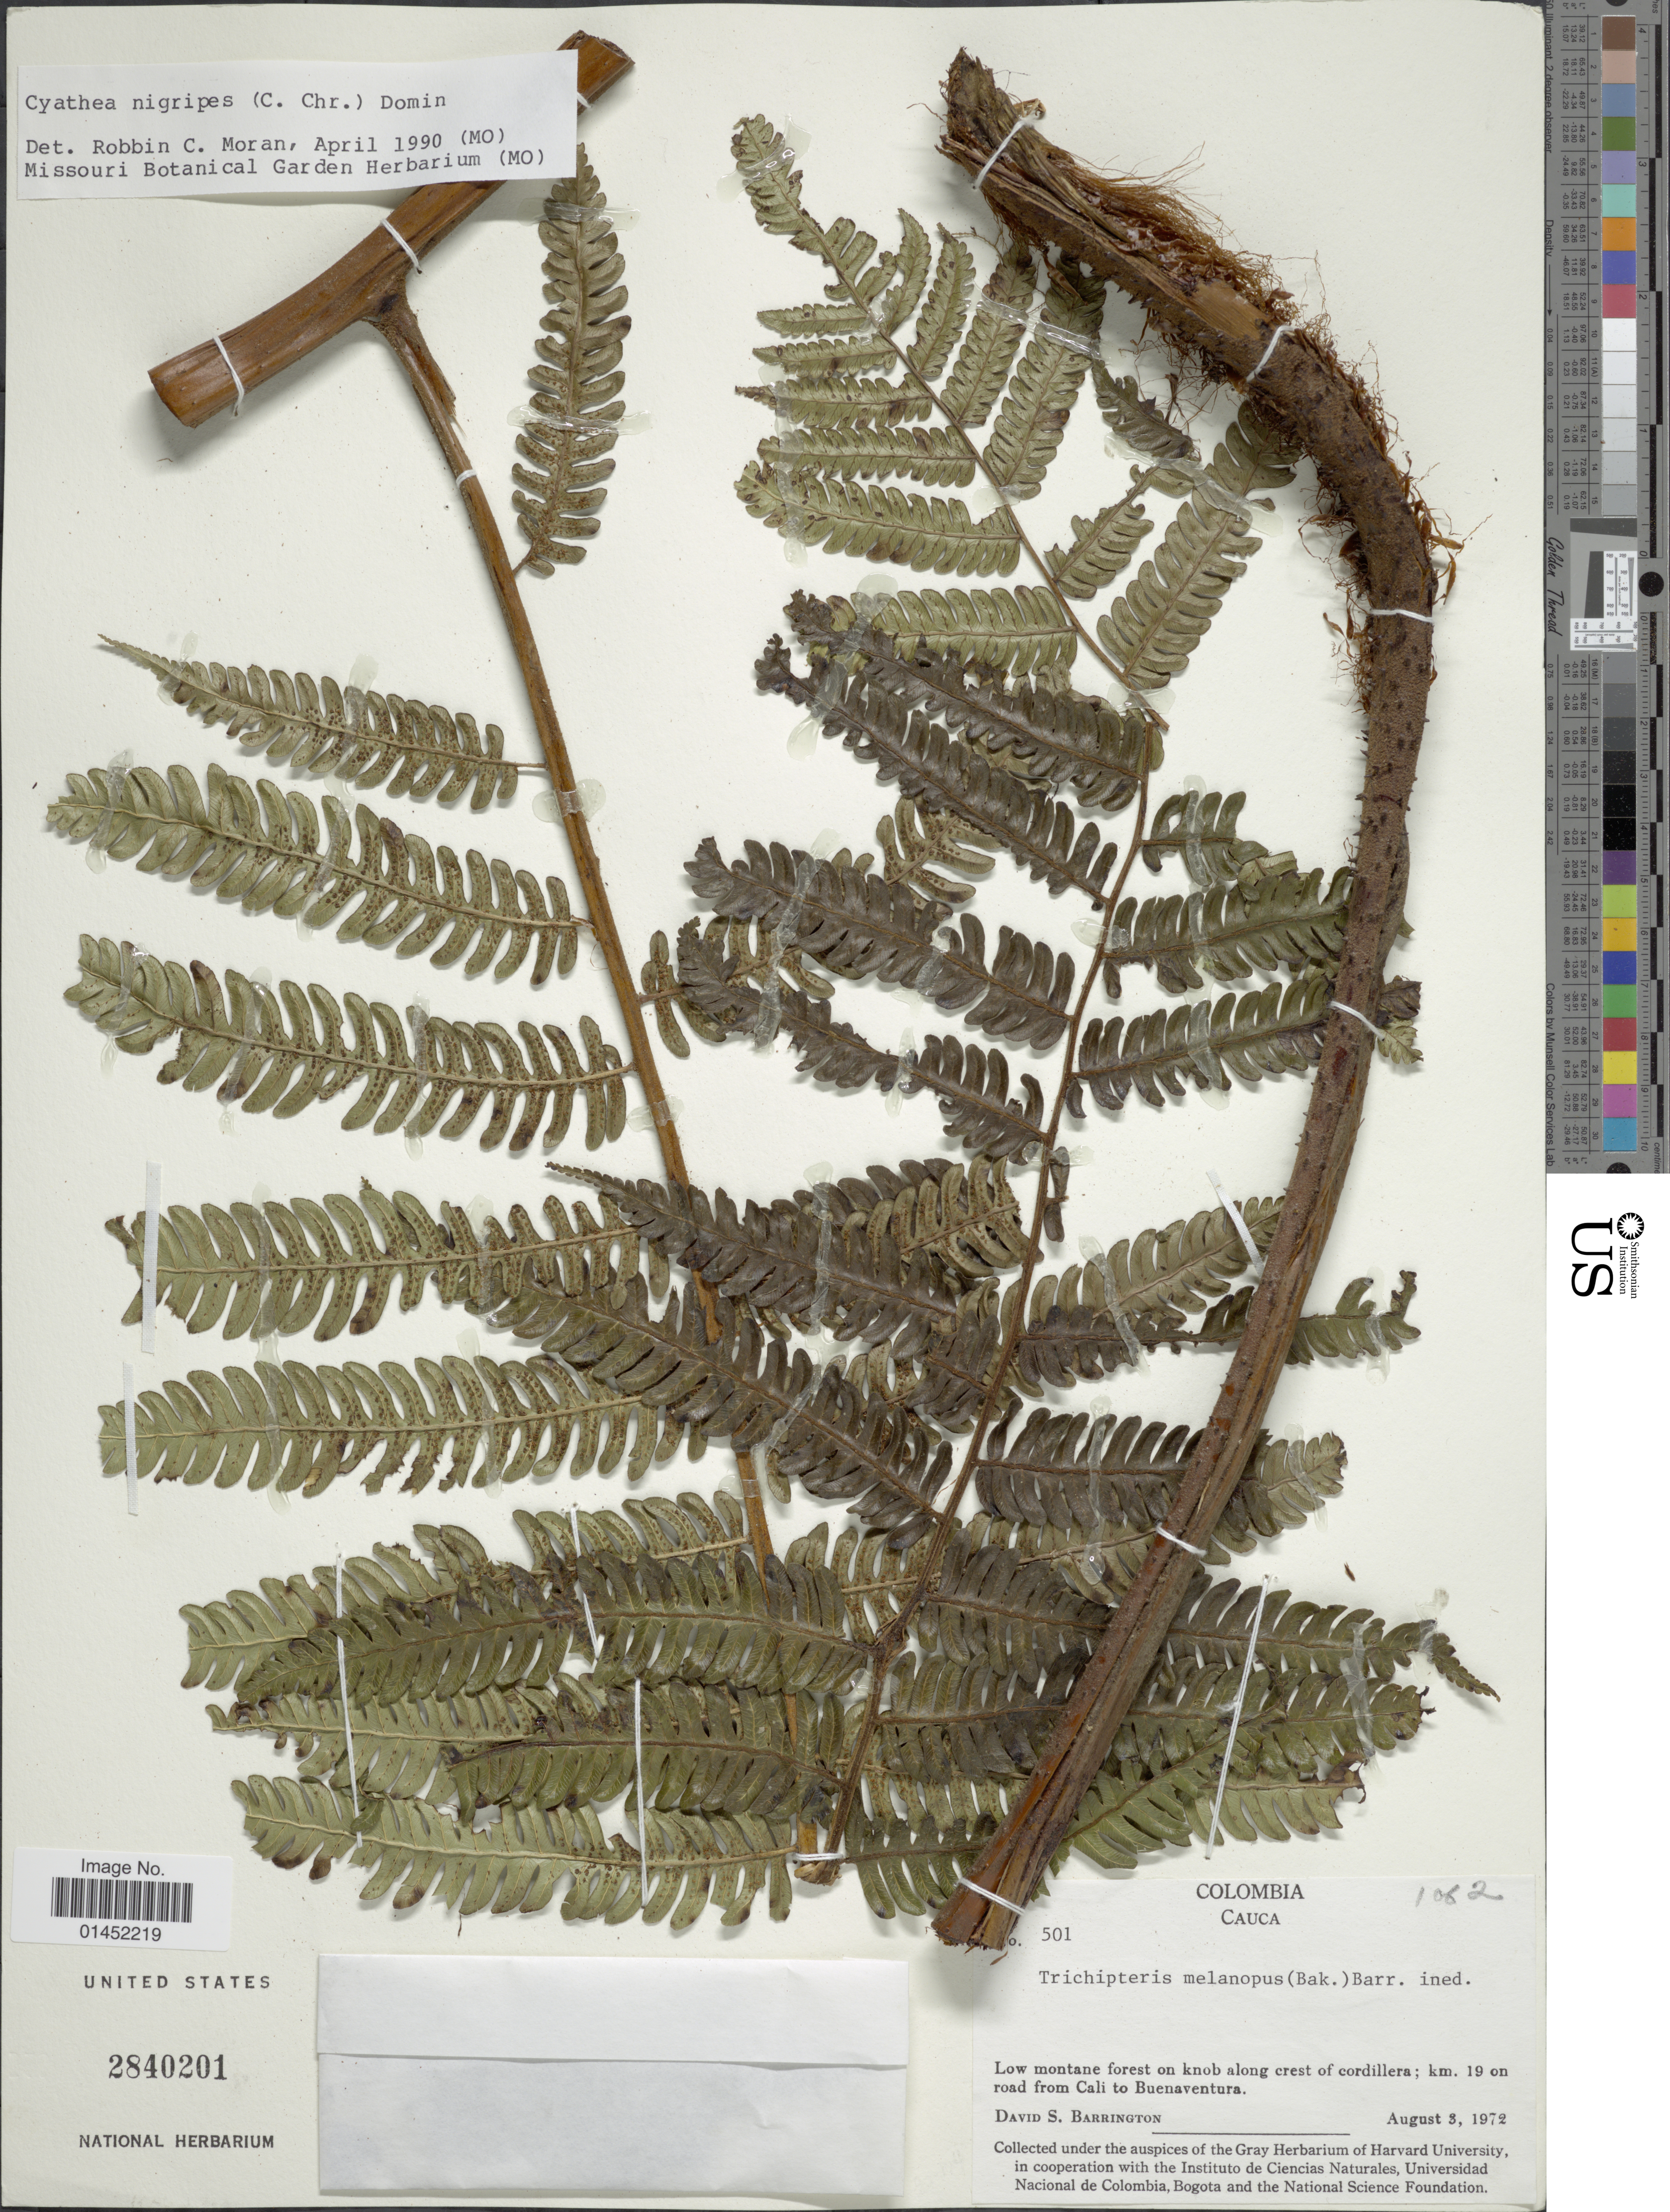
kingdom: Plantae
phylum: Tracheophyta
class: Polypodiopsida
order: Cyatheales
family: Cyatheaceae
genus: Cyathea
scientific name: Cyathea nigripes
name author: (C. Chr.) Domin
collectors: D. S. Barrington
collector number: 501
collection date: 1972-08-03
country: Colombia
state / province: Cauca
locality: Low mountains forest on knob along crest of cordillera; km 19 on road from Cali to Buenaventura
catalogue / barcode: US 2840201